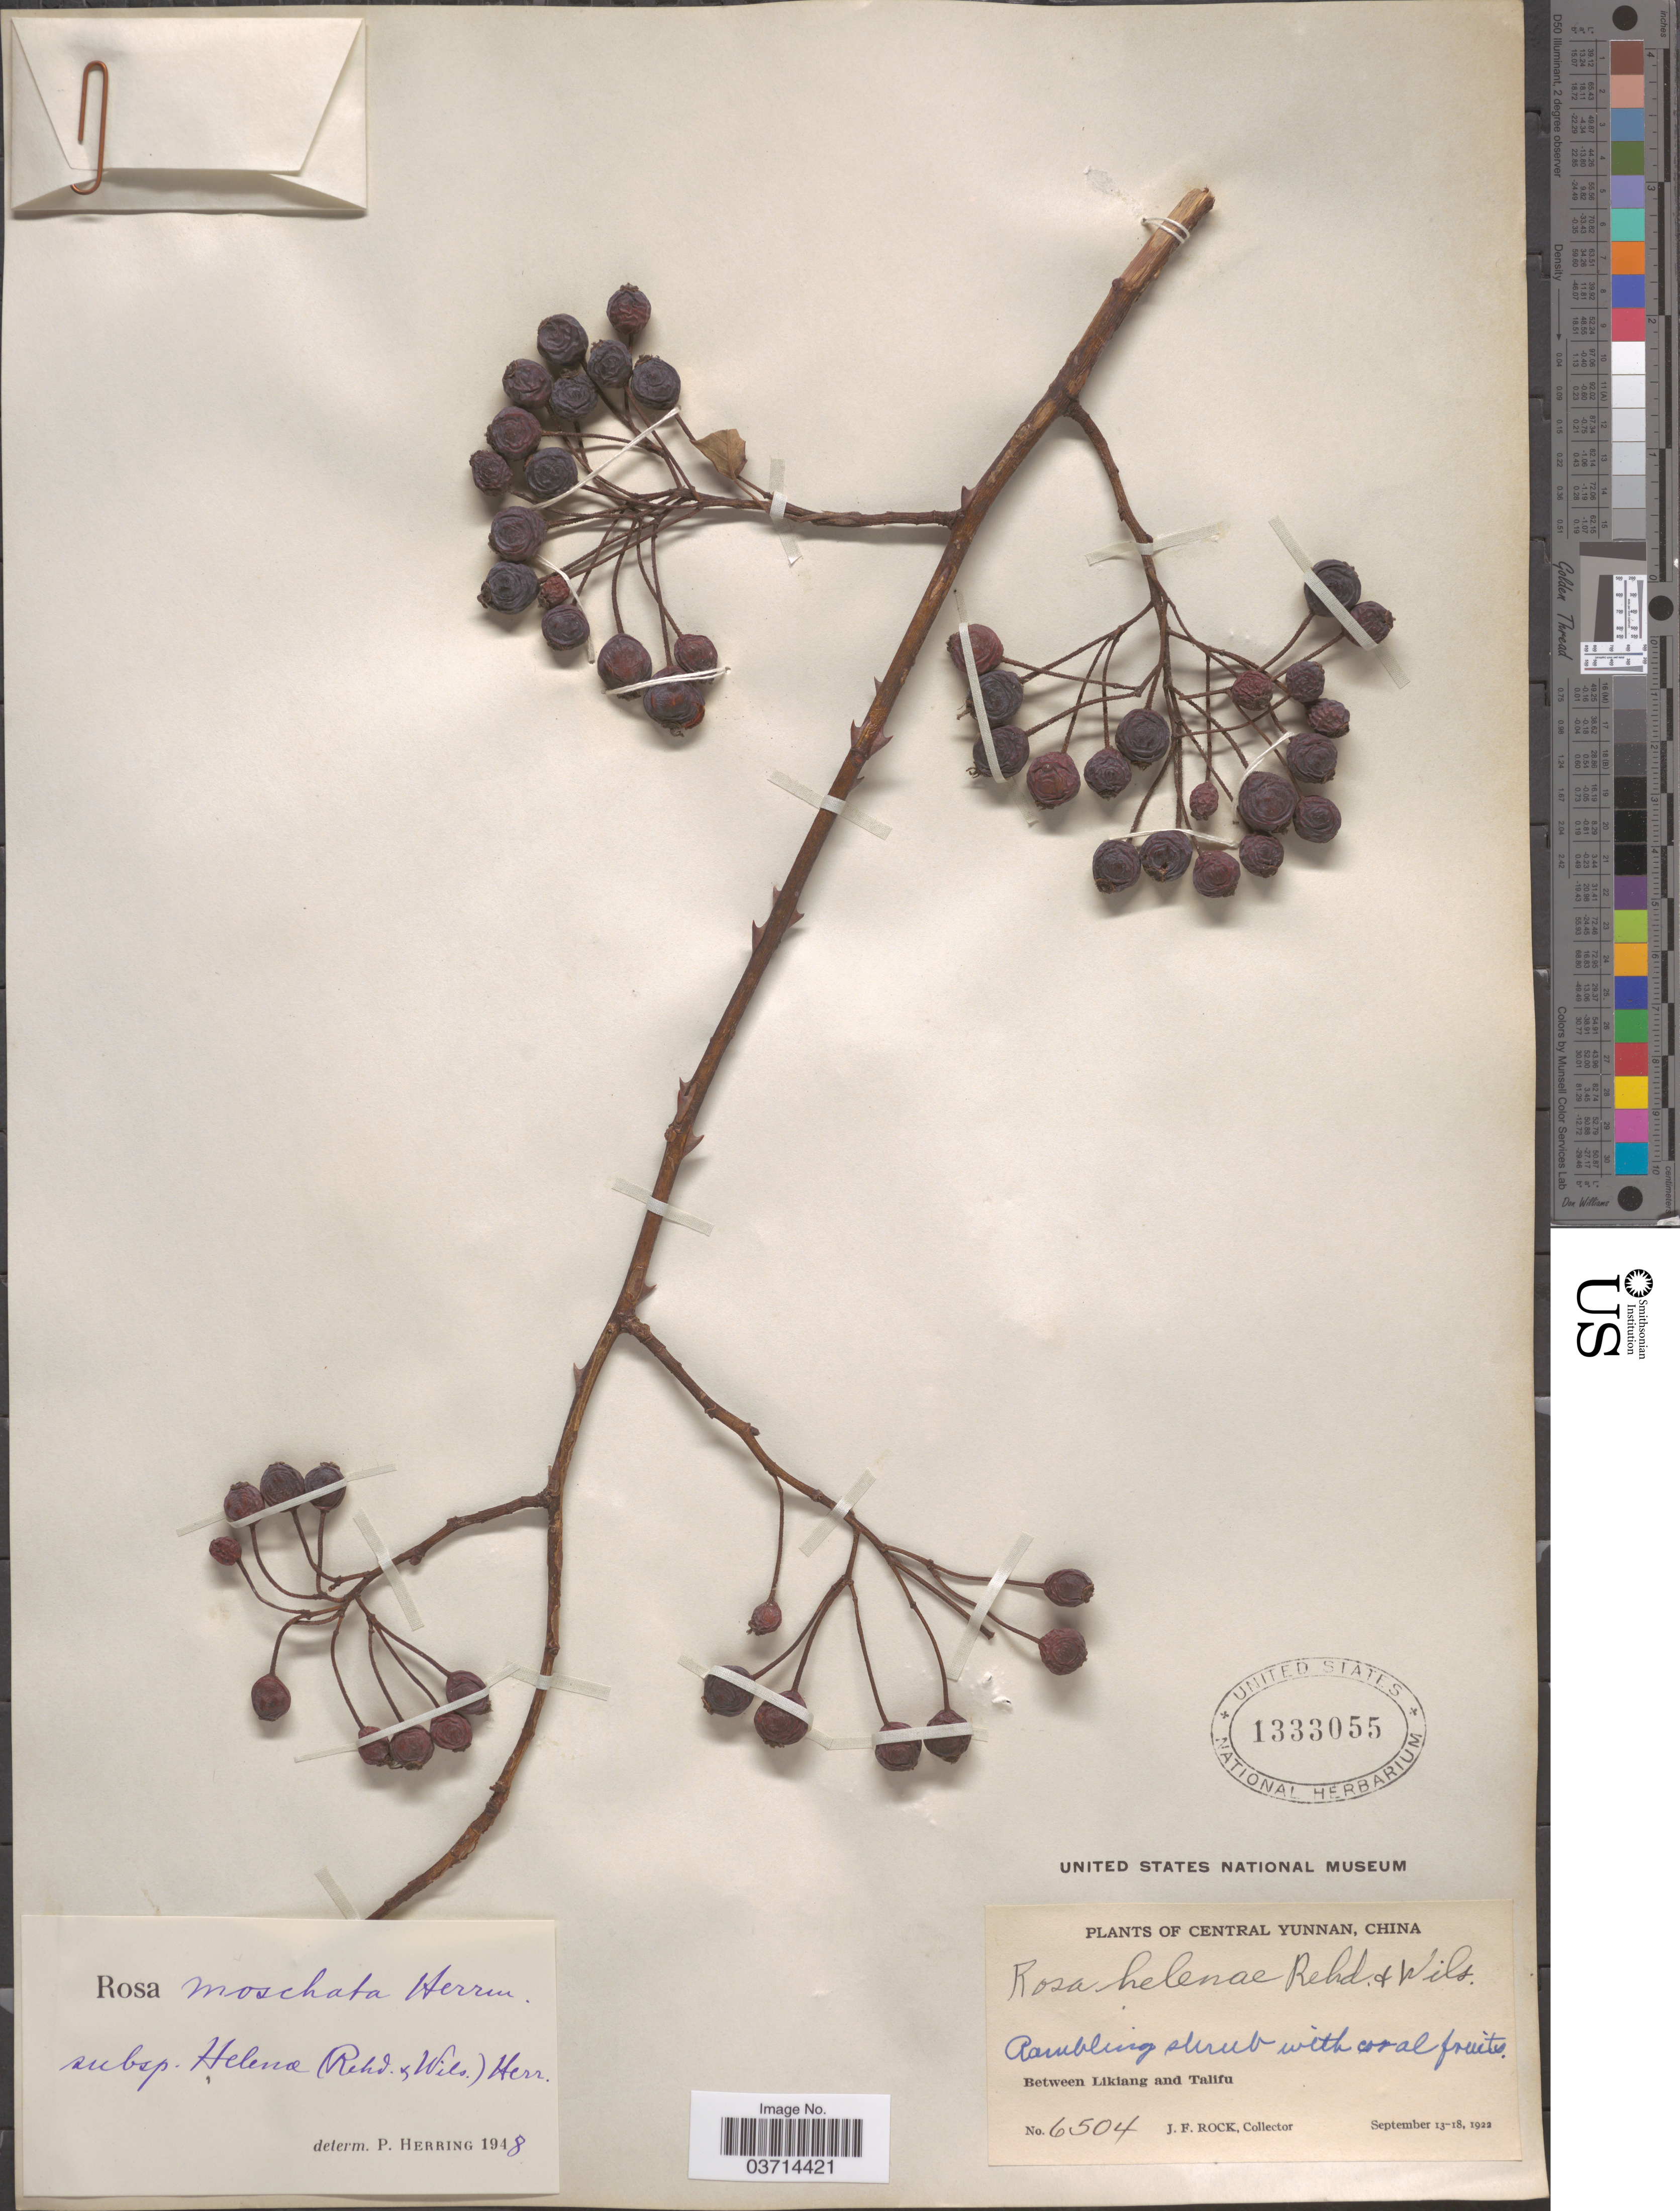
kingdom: Plantae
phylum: Tracheophyta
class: Magnoliopsida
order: Rosales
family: Rosaceae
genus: Rosa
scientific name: Rosa helenae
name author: Rehder & E.H. Wilson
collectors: J. Rock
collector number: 65074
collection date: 1922-09-13/1922-09-18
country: China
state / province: Yunnan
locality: Central Yunnan. Between Likiang and Talifu.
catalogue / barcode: US 1333055